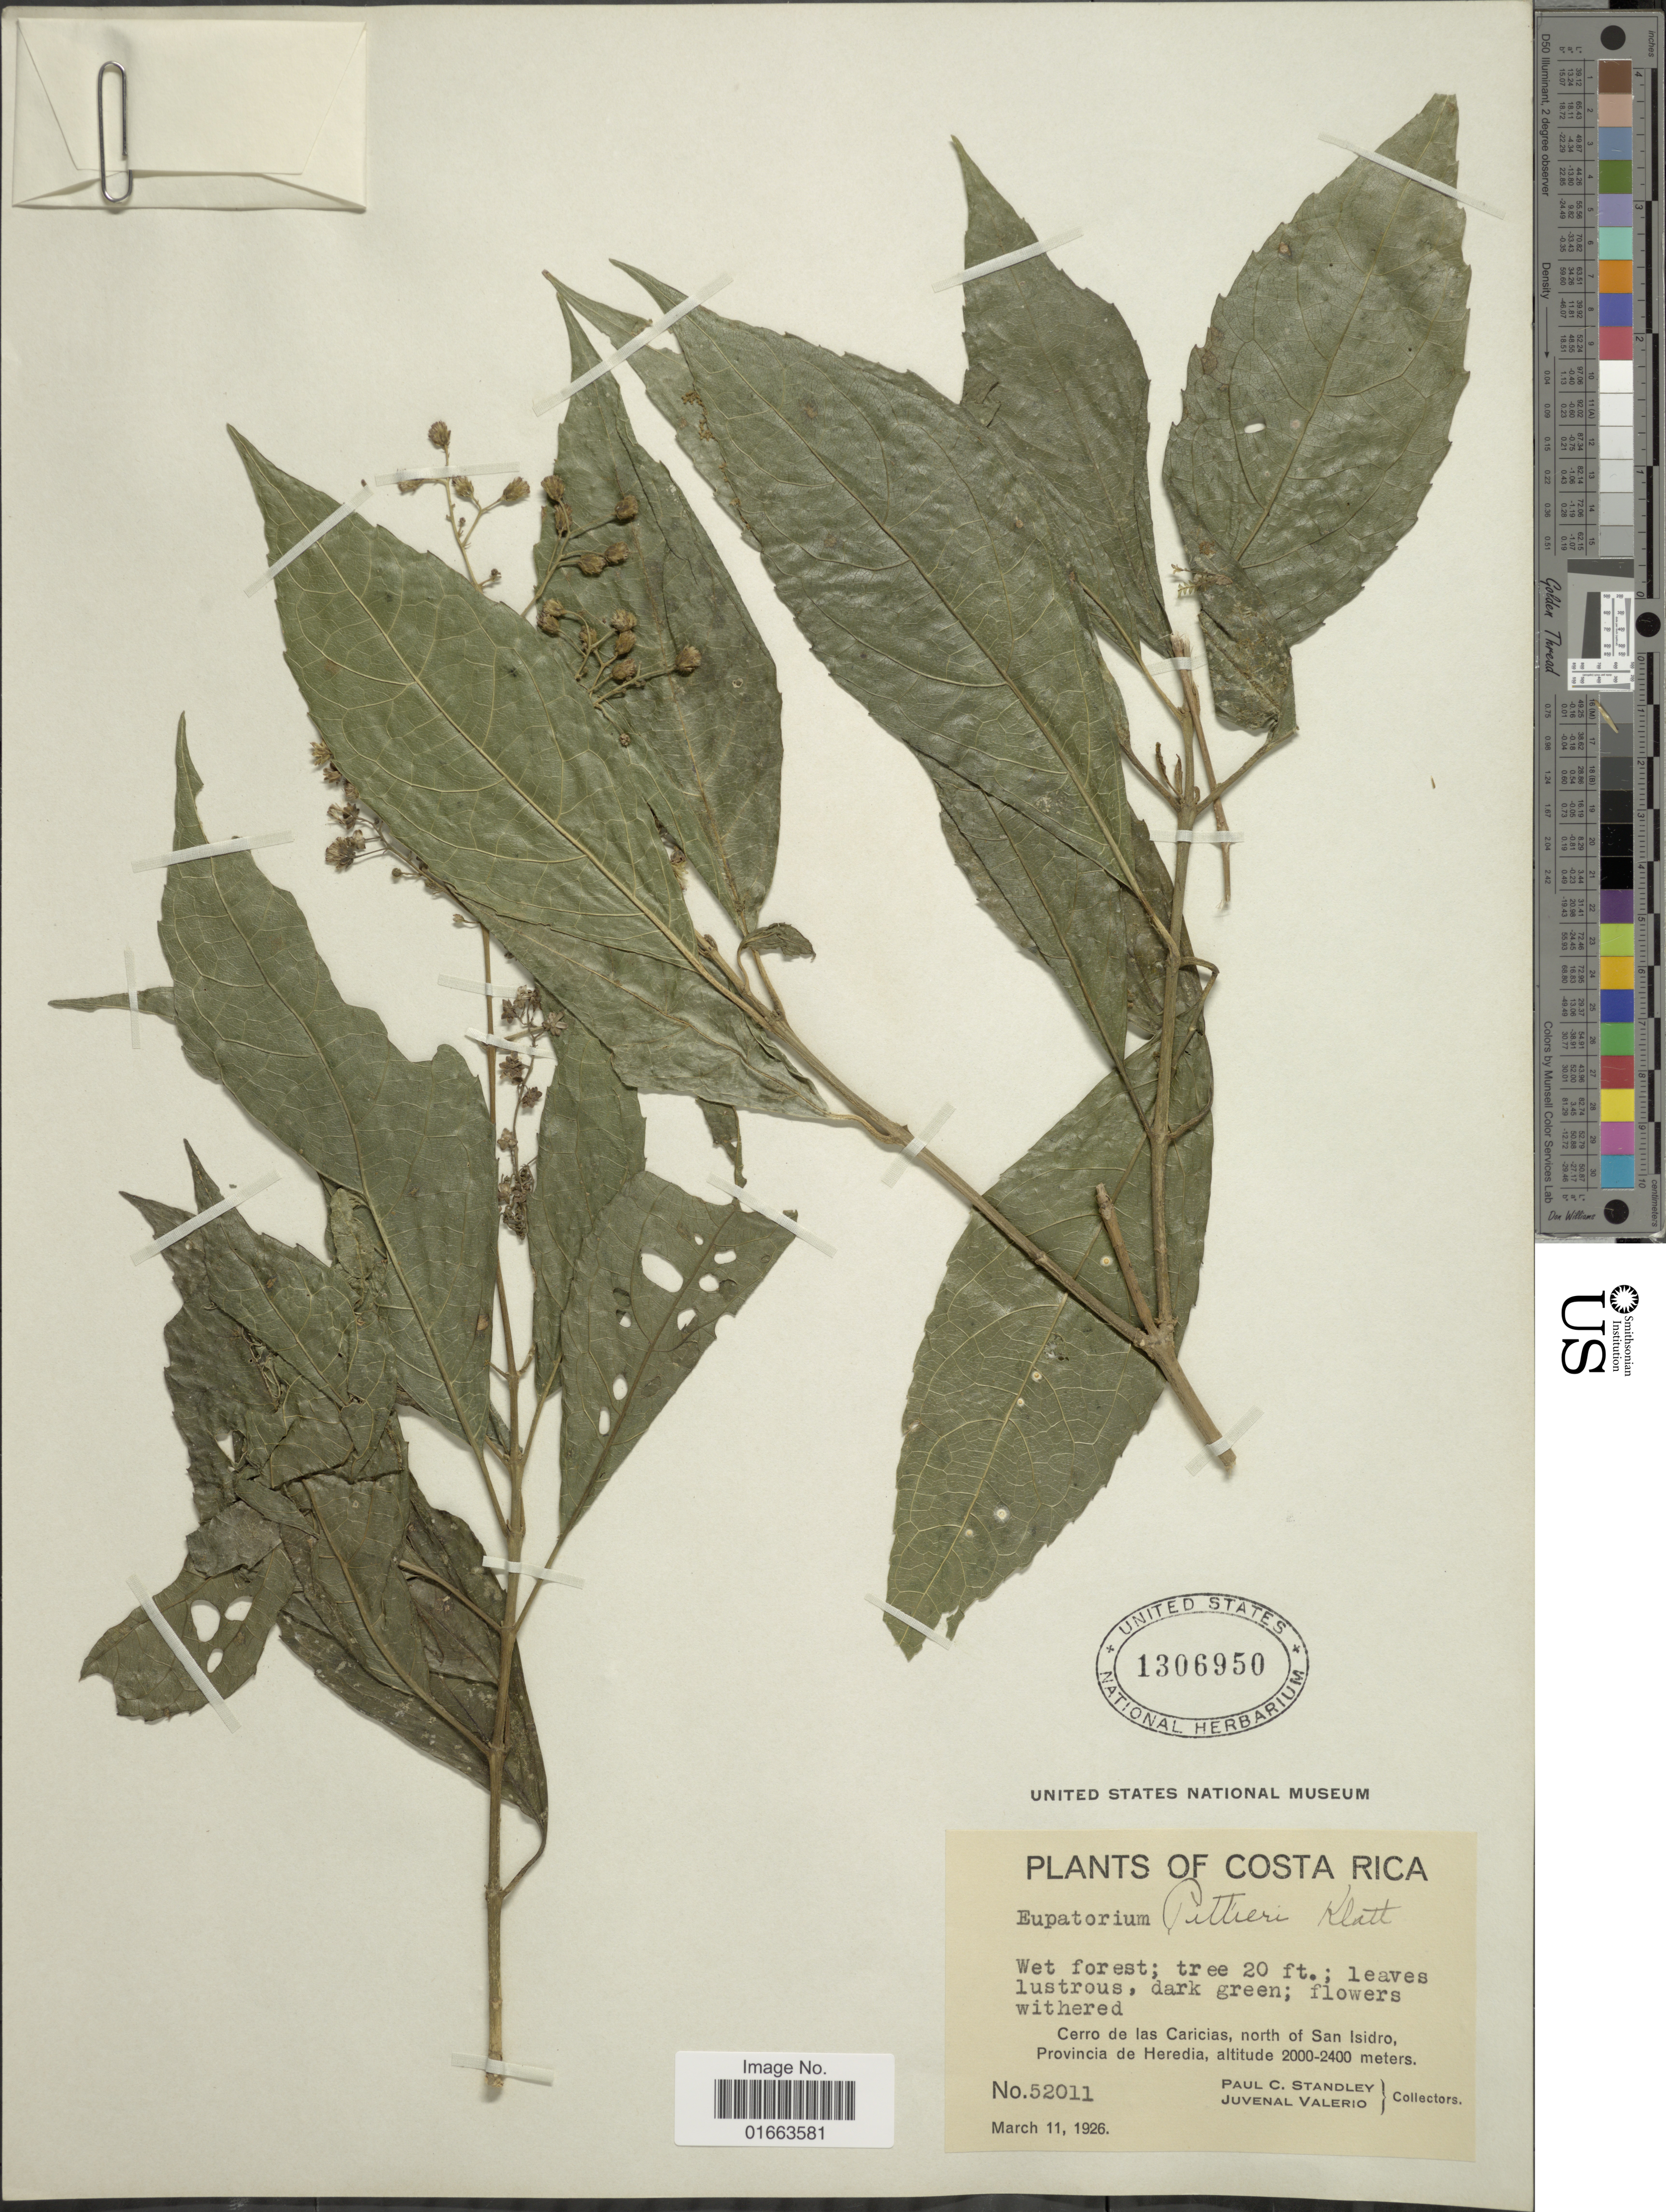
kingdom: Plantae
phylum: Tracheophyta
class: Magnoliopsida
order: Asterales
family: Asteraceae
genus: Koanophyllon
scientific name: Koanophyllon pittieri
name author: (Klatt) R.M. King & H. Rob.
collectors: P. C. Standley & J. Valerio R.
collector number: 52011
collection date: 1926-03-11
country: Costa Rica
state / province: Heredia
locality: Wet forest, Cerro de las Carcias. north of San Isidro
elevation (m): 2000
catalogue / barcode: US 1306950